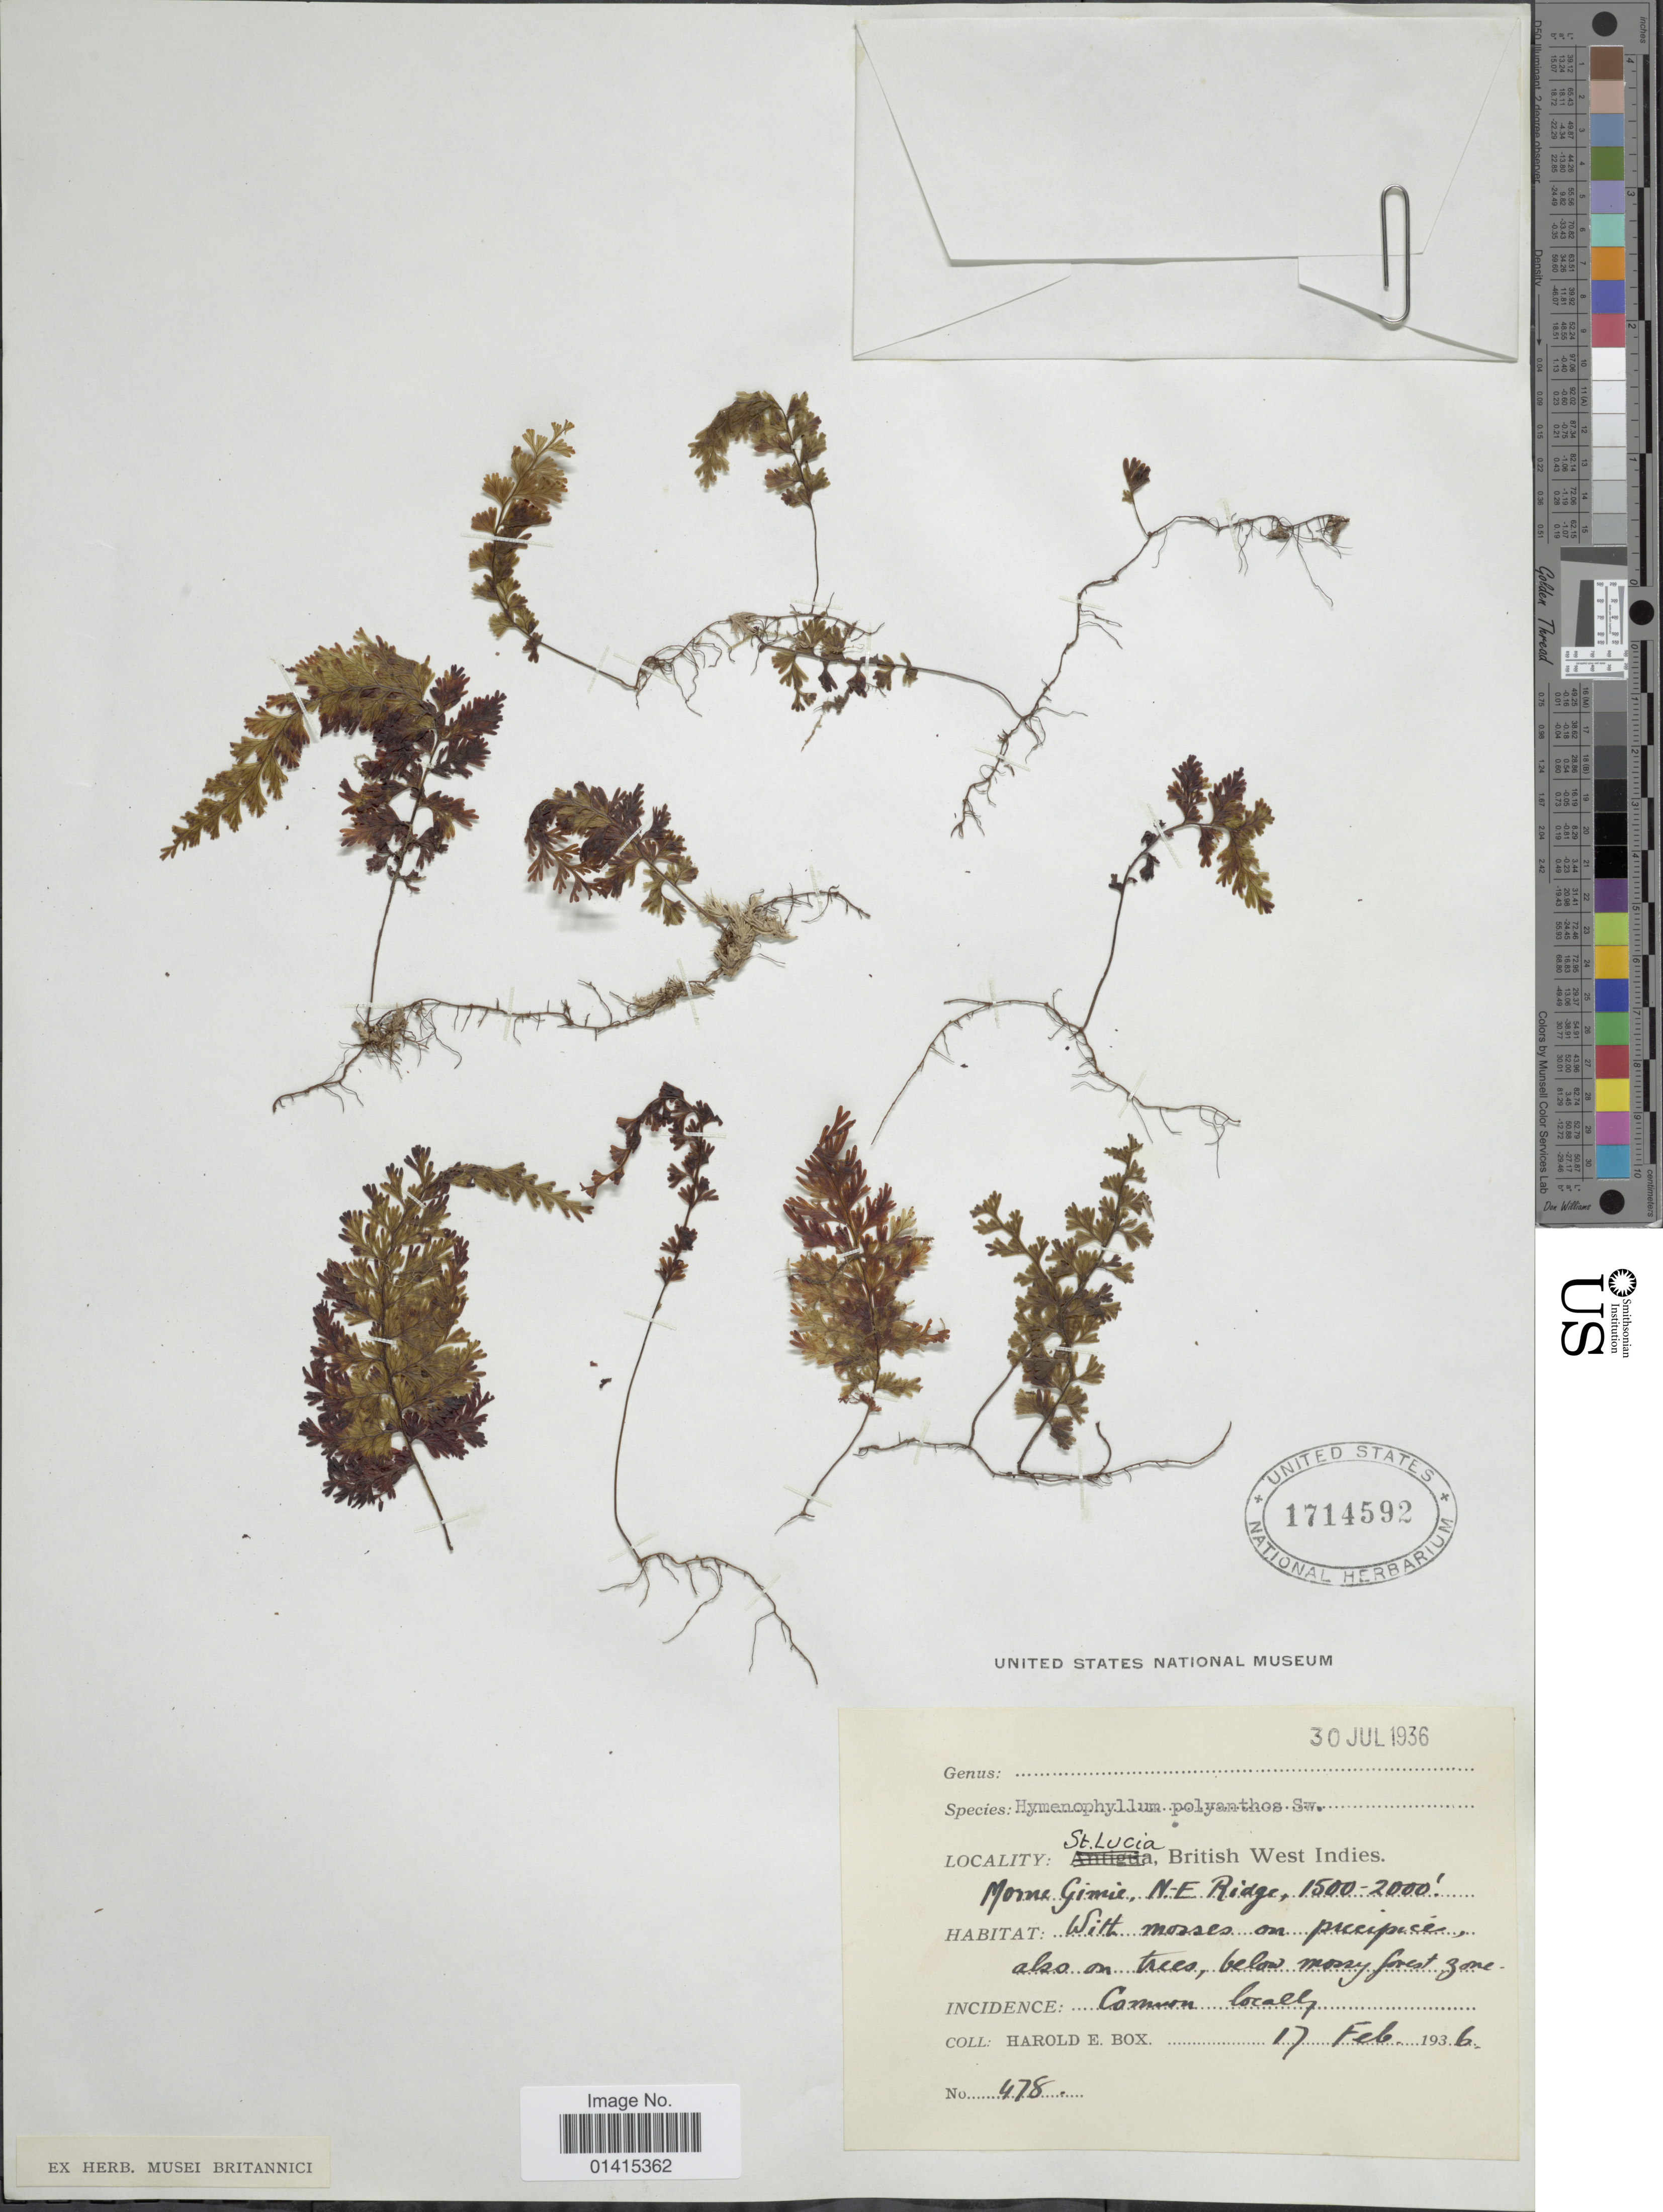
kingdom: Plantae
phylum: Tracheophyta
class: Polypodiopsida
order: Hymenophyllales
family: Hymenophyllaceae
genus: Hymenophyllum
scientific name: Hymenophyllum polyanthos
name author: (Sw.) Sw.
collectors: H. E. Box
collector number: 478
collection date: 1936-02-17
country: St. Lucia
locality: St. Lucia, British West Indies, Morne Gimie, N.-E. ridge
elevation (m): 457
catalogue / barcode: US 1714592